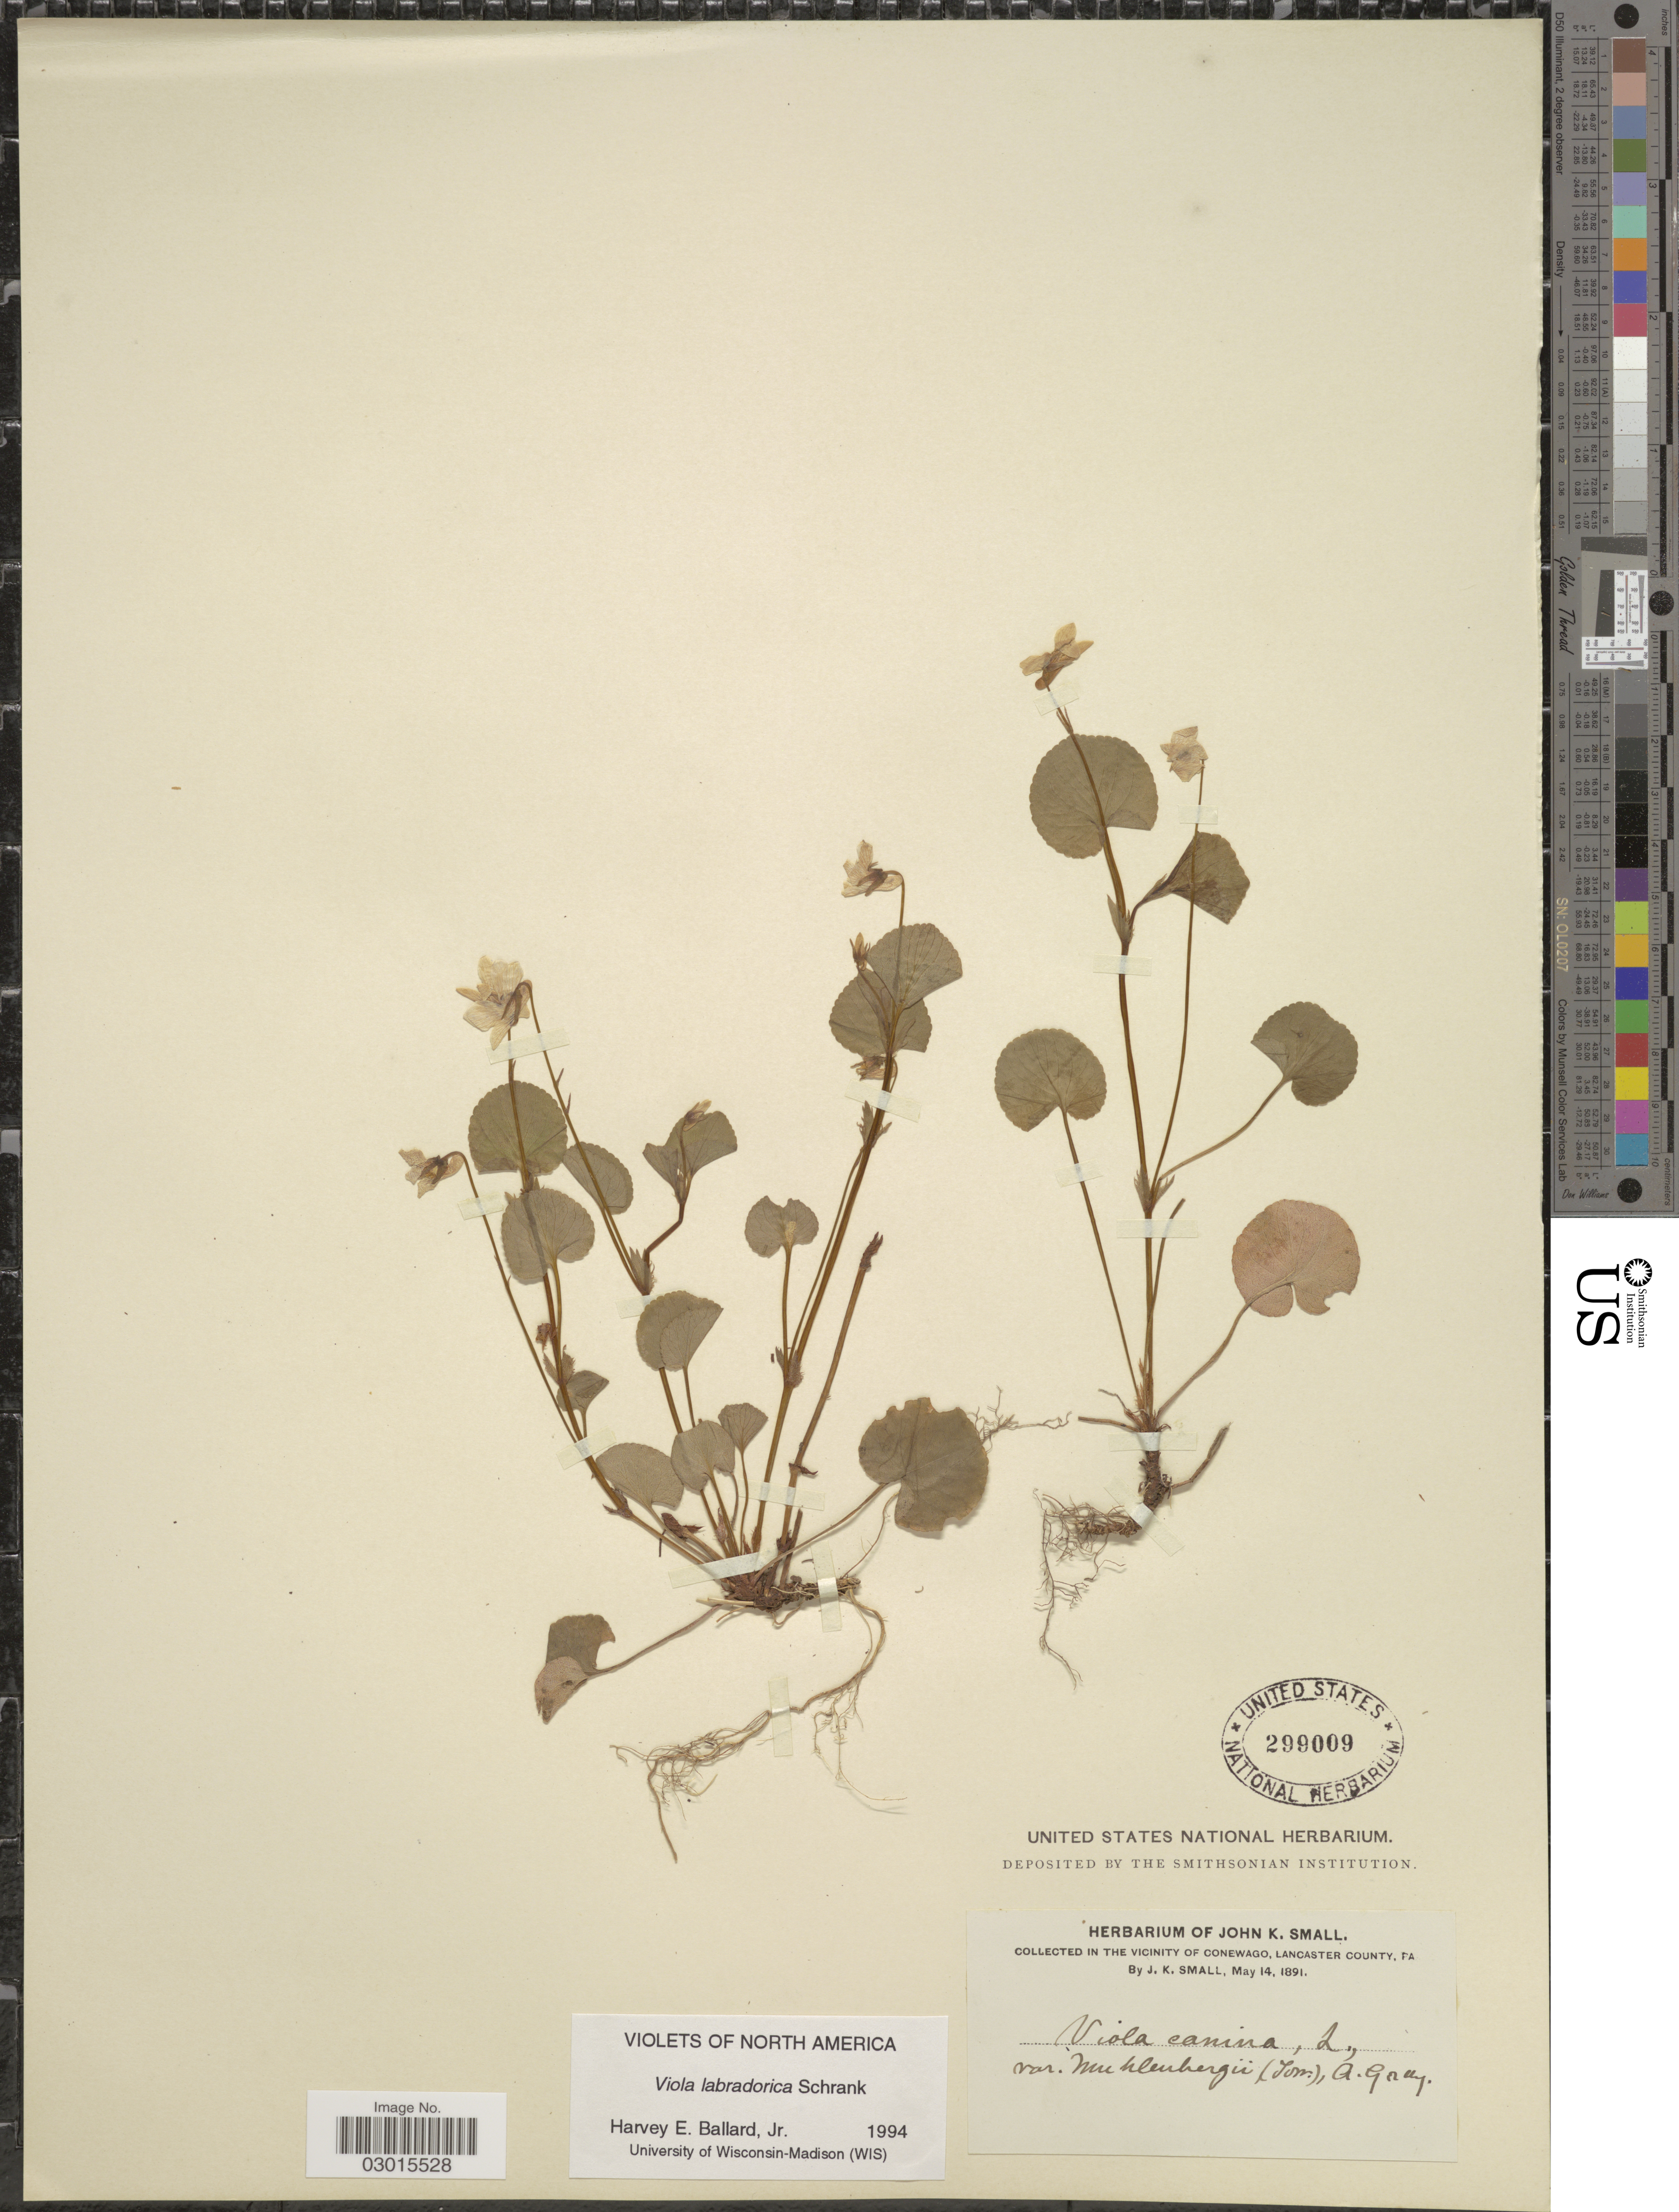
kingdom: Plantae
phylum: Tracheophyta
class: Magnoliopsida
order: Malpighiales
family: Violaceae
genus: Viola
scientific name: Viola labradorica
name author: Schrank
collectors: J. K. Small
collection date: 1891-05-14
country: United States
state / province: Pennsylvania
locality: The Vicinity of Conewago, Lancaster County, Pa.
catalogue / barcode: US 299009